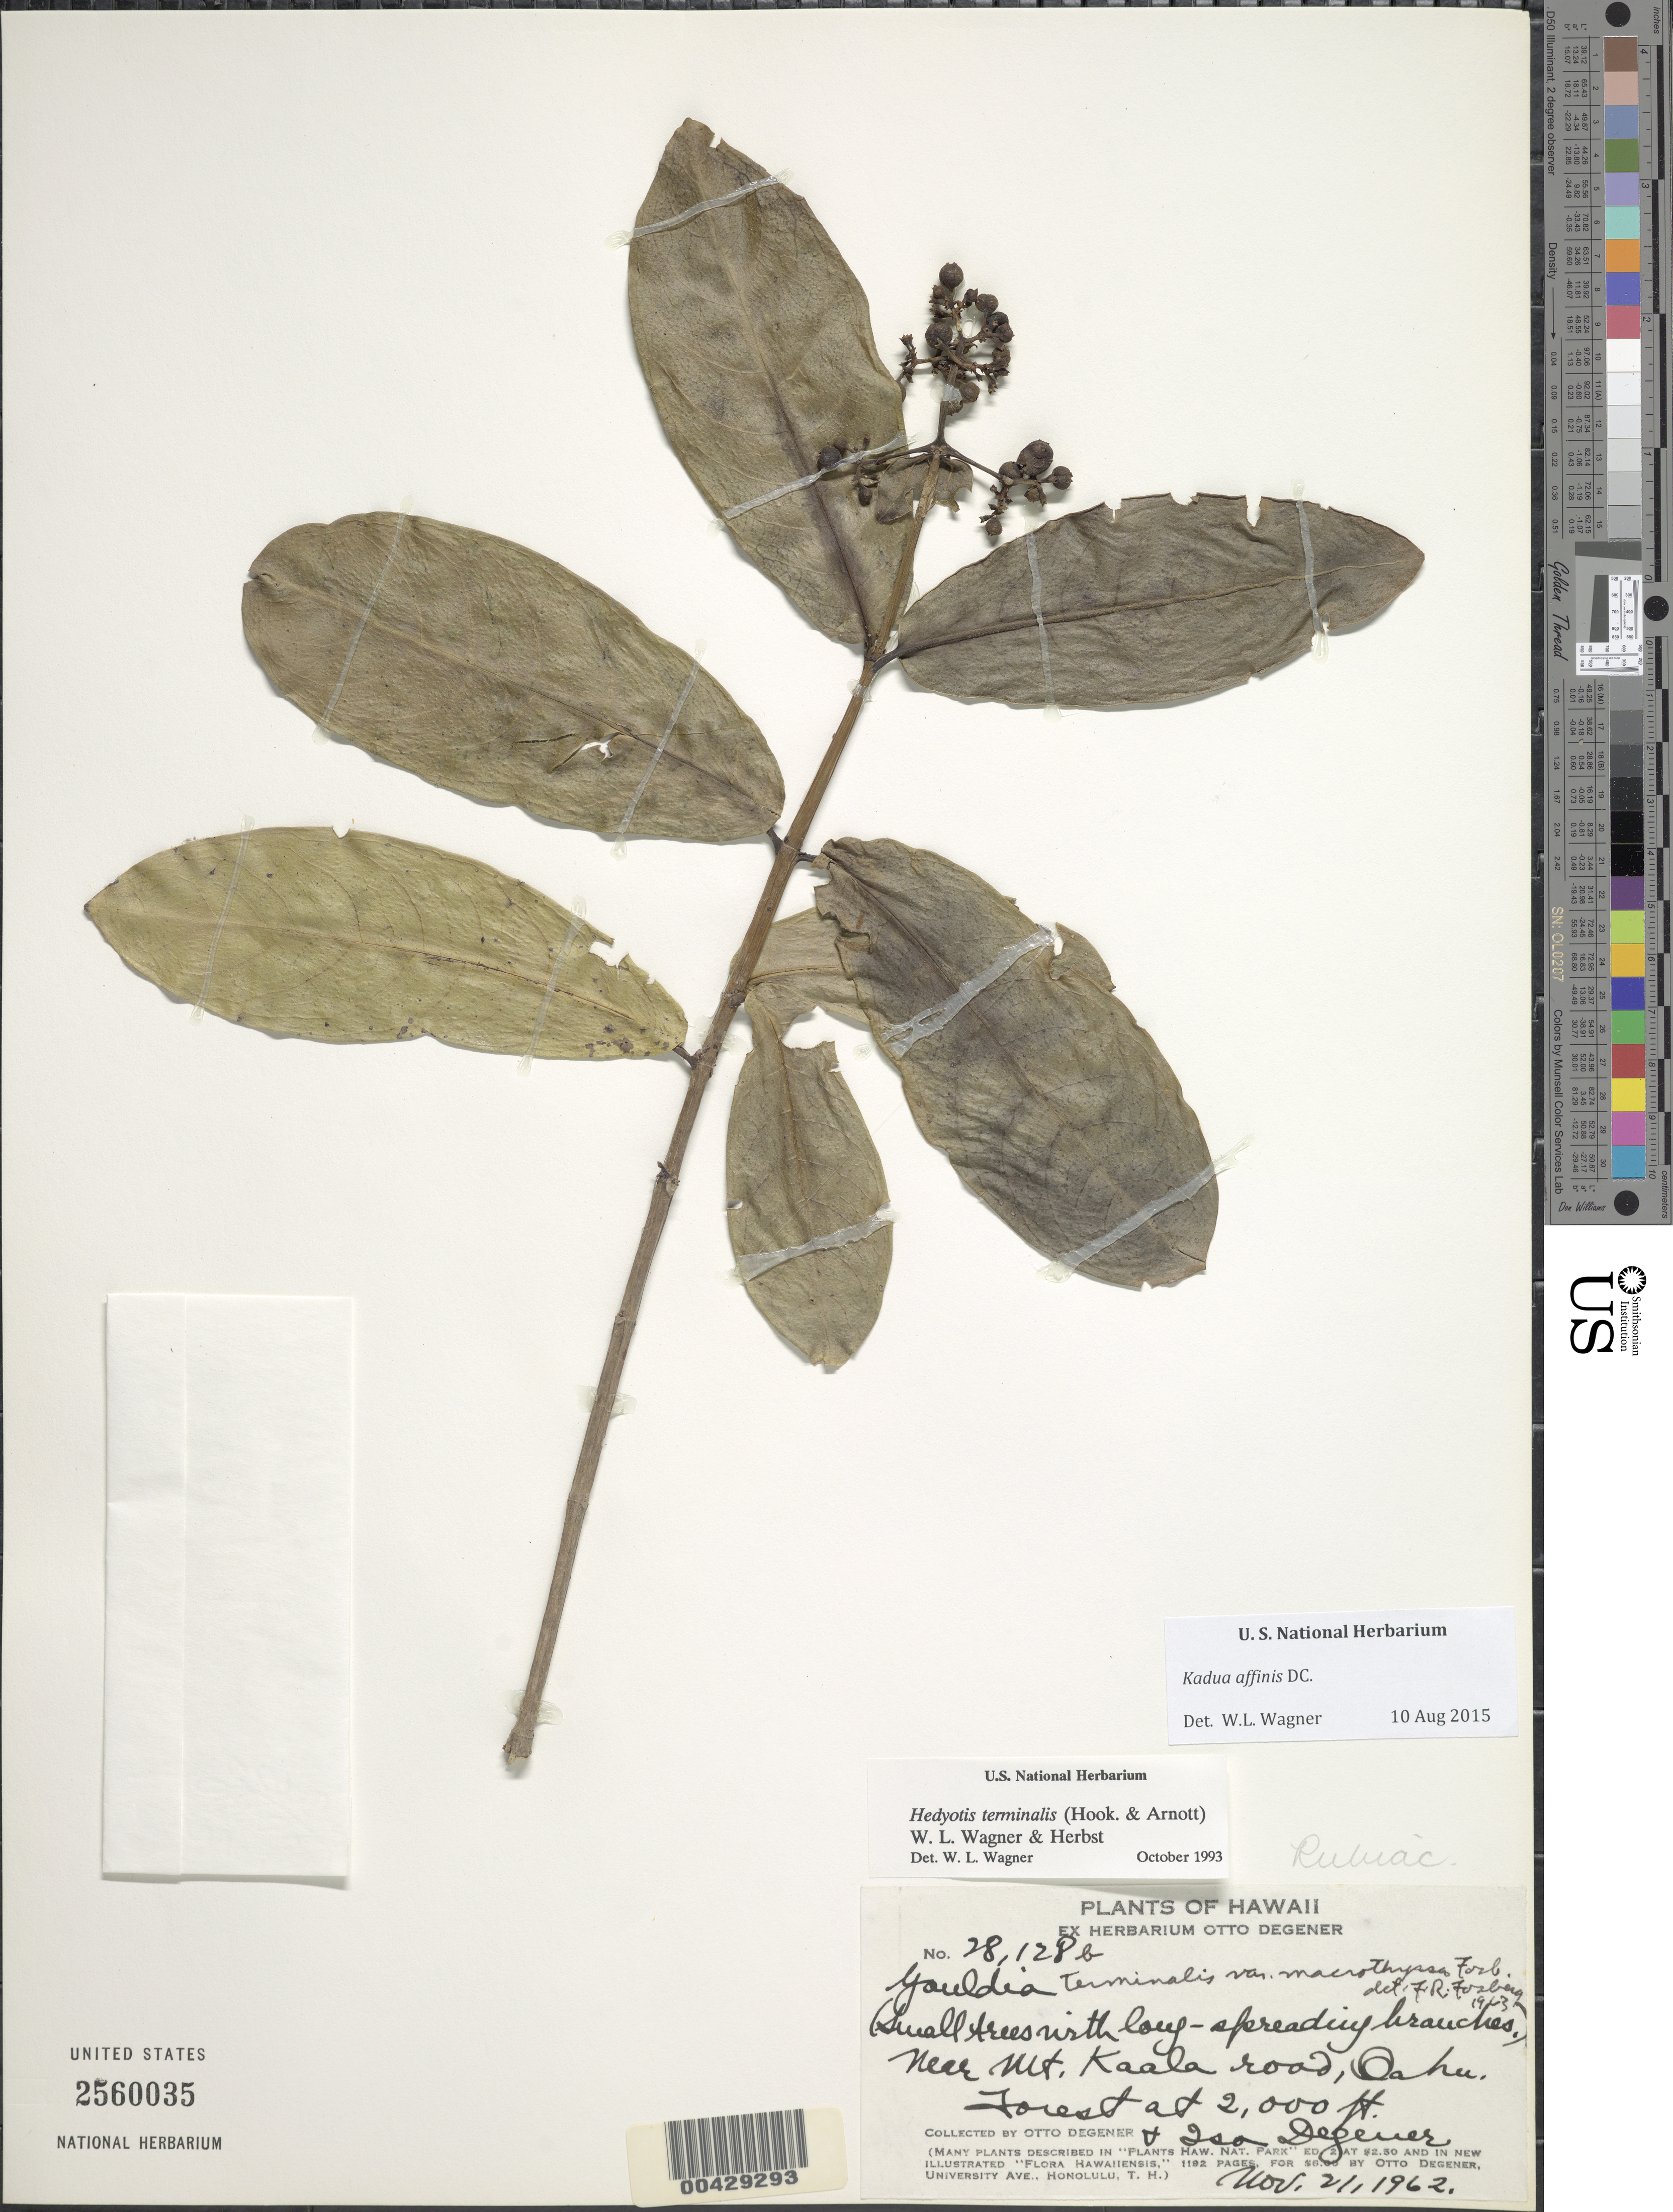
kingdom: Plantae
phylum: Tracheophyta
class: Magnoliopsida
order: Gentianales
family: Rubiaceae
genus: Kadua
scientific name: Kadua affinis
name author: DC.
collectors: O. Degener & I. Degener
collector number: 28128b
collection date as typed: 21 Nov 1962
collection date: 1962-11-21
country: United States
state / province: Hawaii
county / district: Honolulu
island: Oahu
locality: Near Mt. Kaala Road.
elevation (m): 610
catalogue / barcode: US 2560035